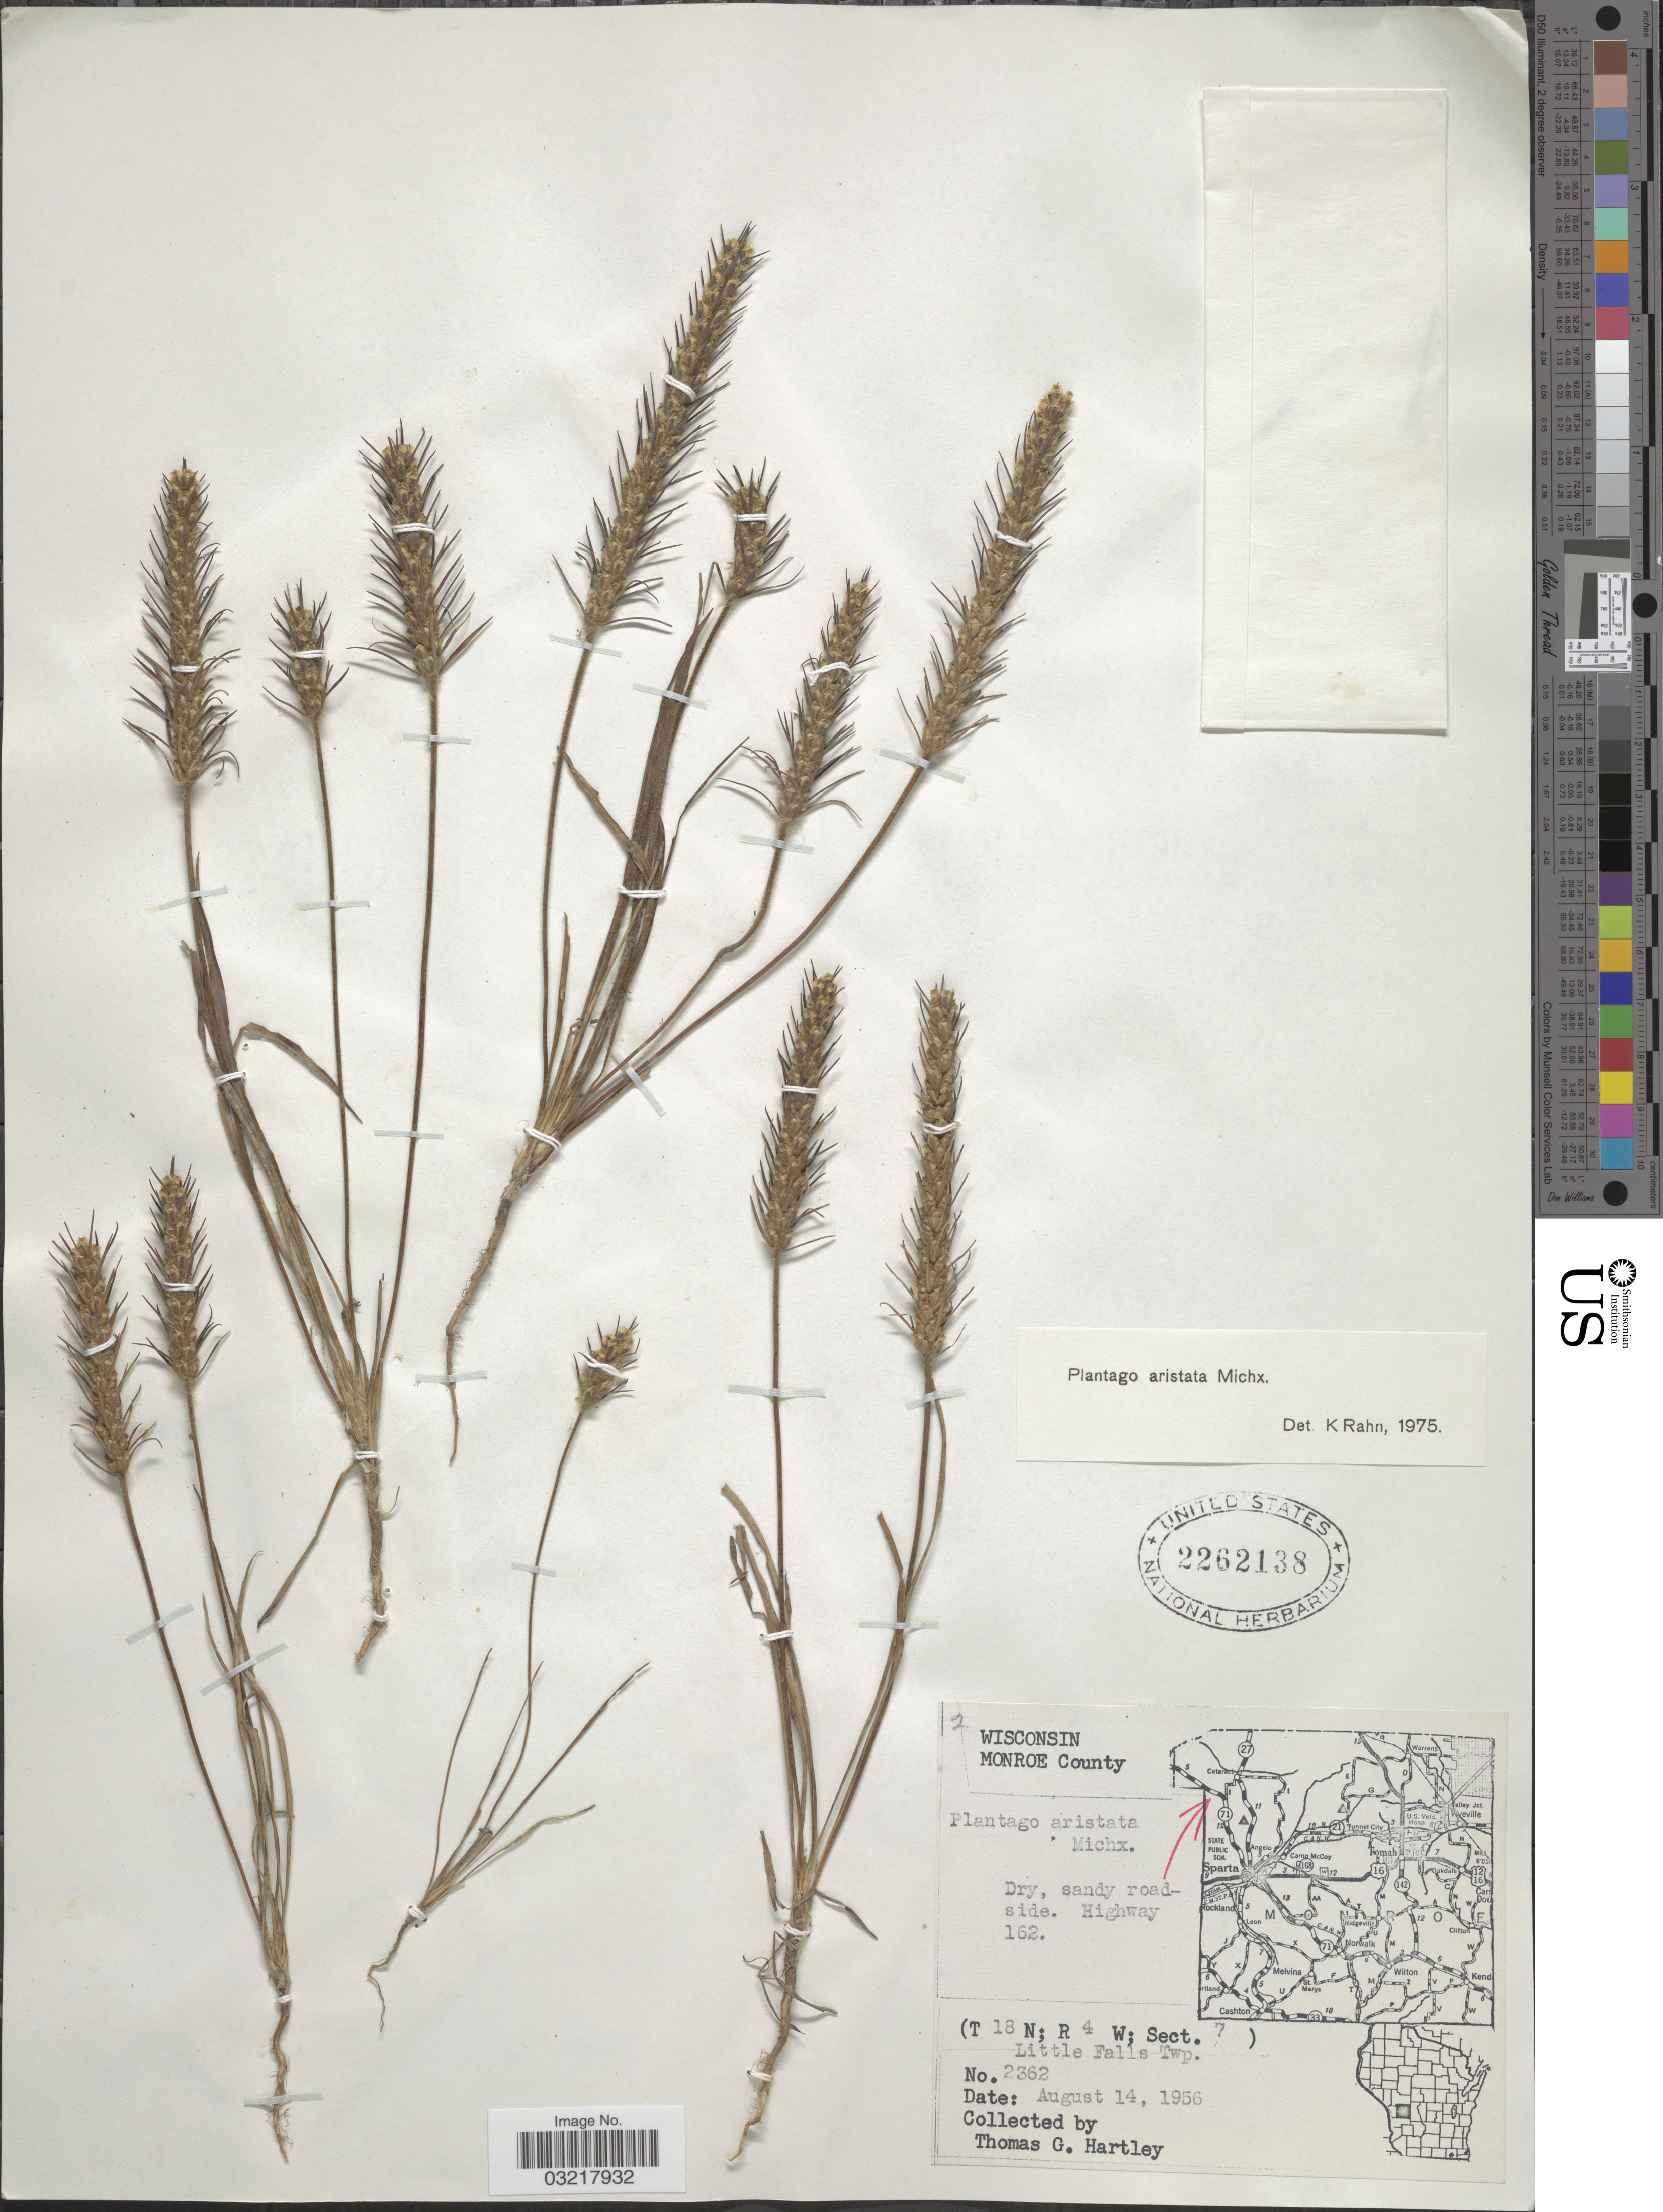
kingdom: Plantae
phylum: Tracheophyta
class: Magnoliopsida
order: Lamiales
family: Plantaginaceae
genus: Plantago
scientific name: Plantago aristata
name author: Michx.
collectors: T. G. Hartley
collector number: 2362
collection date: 1956-08-14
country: United States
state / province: Wisconsin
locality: Monroe County. Highway 162. (T18N; R4W; Sec. 7) Little Falls Twp.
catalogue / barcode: US 2262138